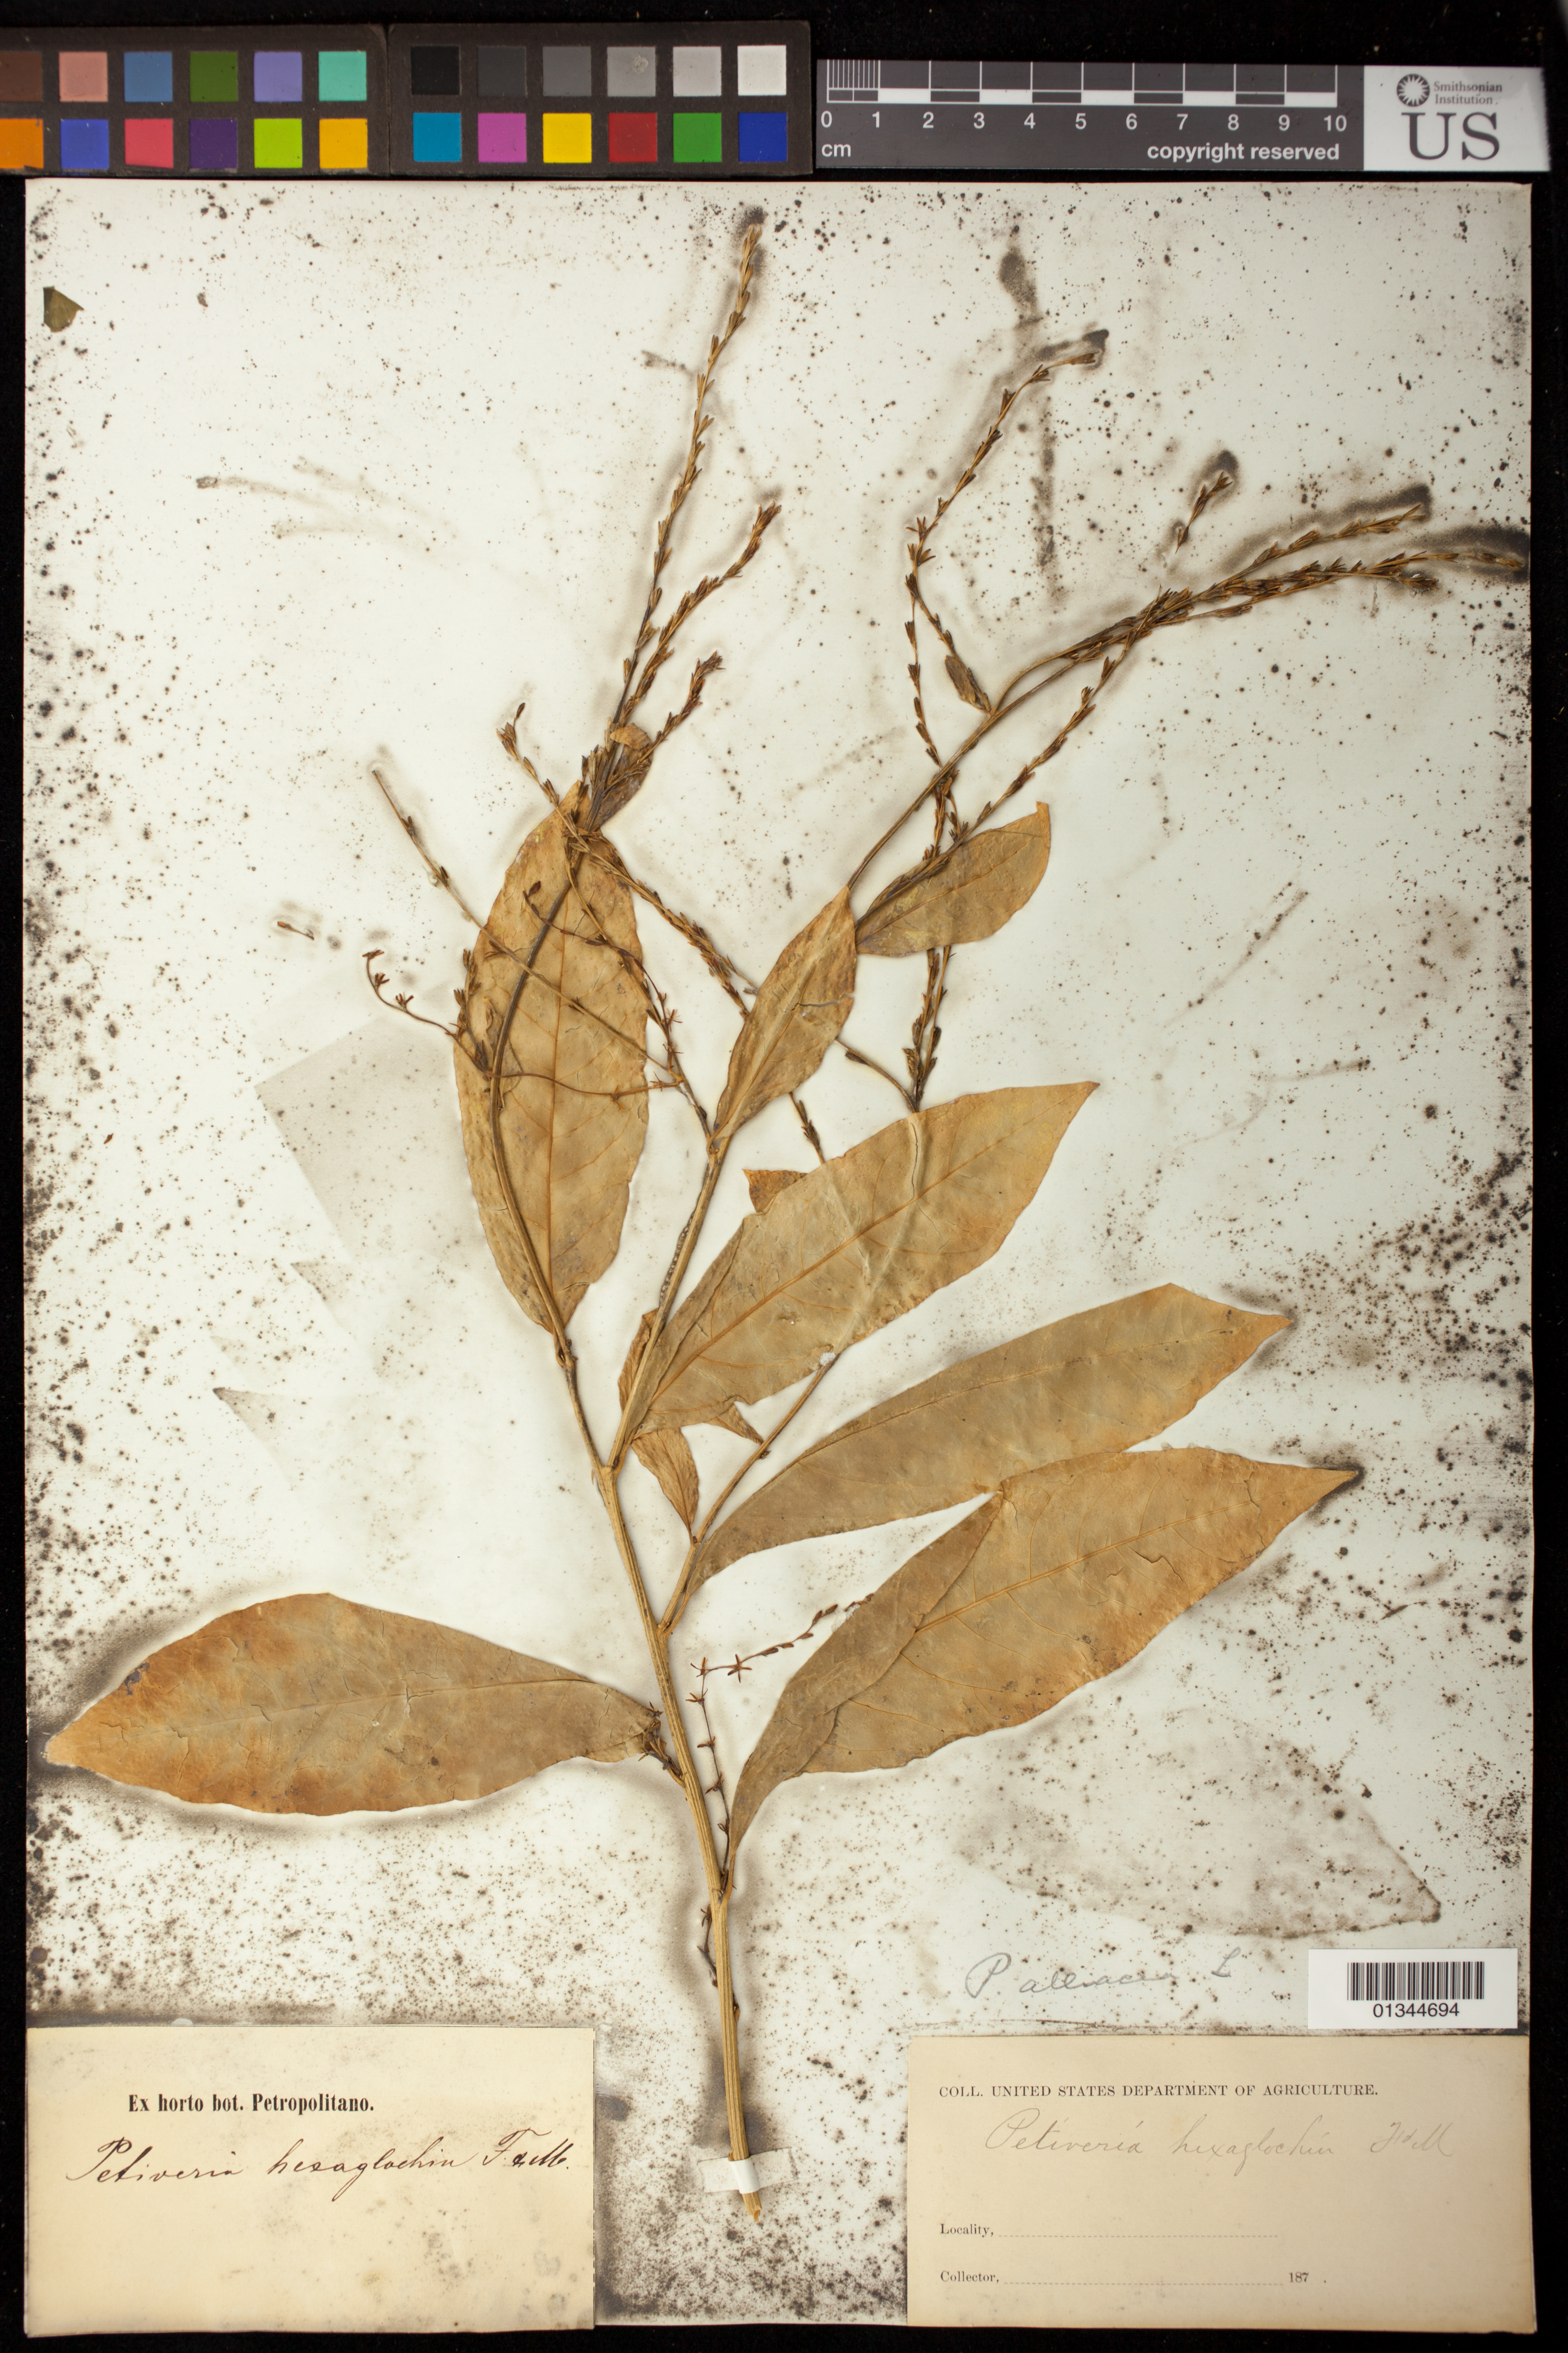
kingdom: Plantae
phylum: Tracheophyta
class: Magnoliopsida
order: Caryophyllales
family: Phytolaccaceae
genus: Petiveria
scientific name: Petiveria alliacea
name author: L.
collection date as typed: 06 Sep